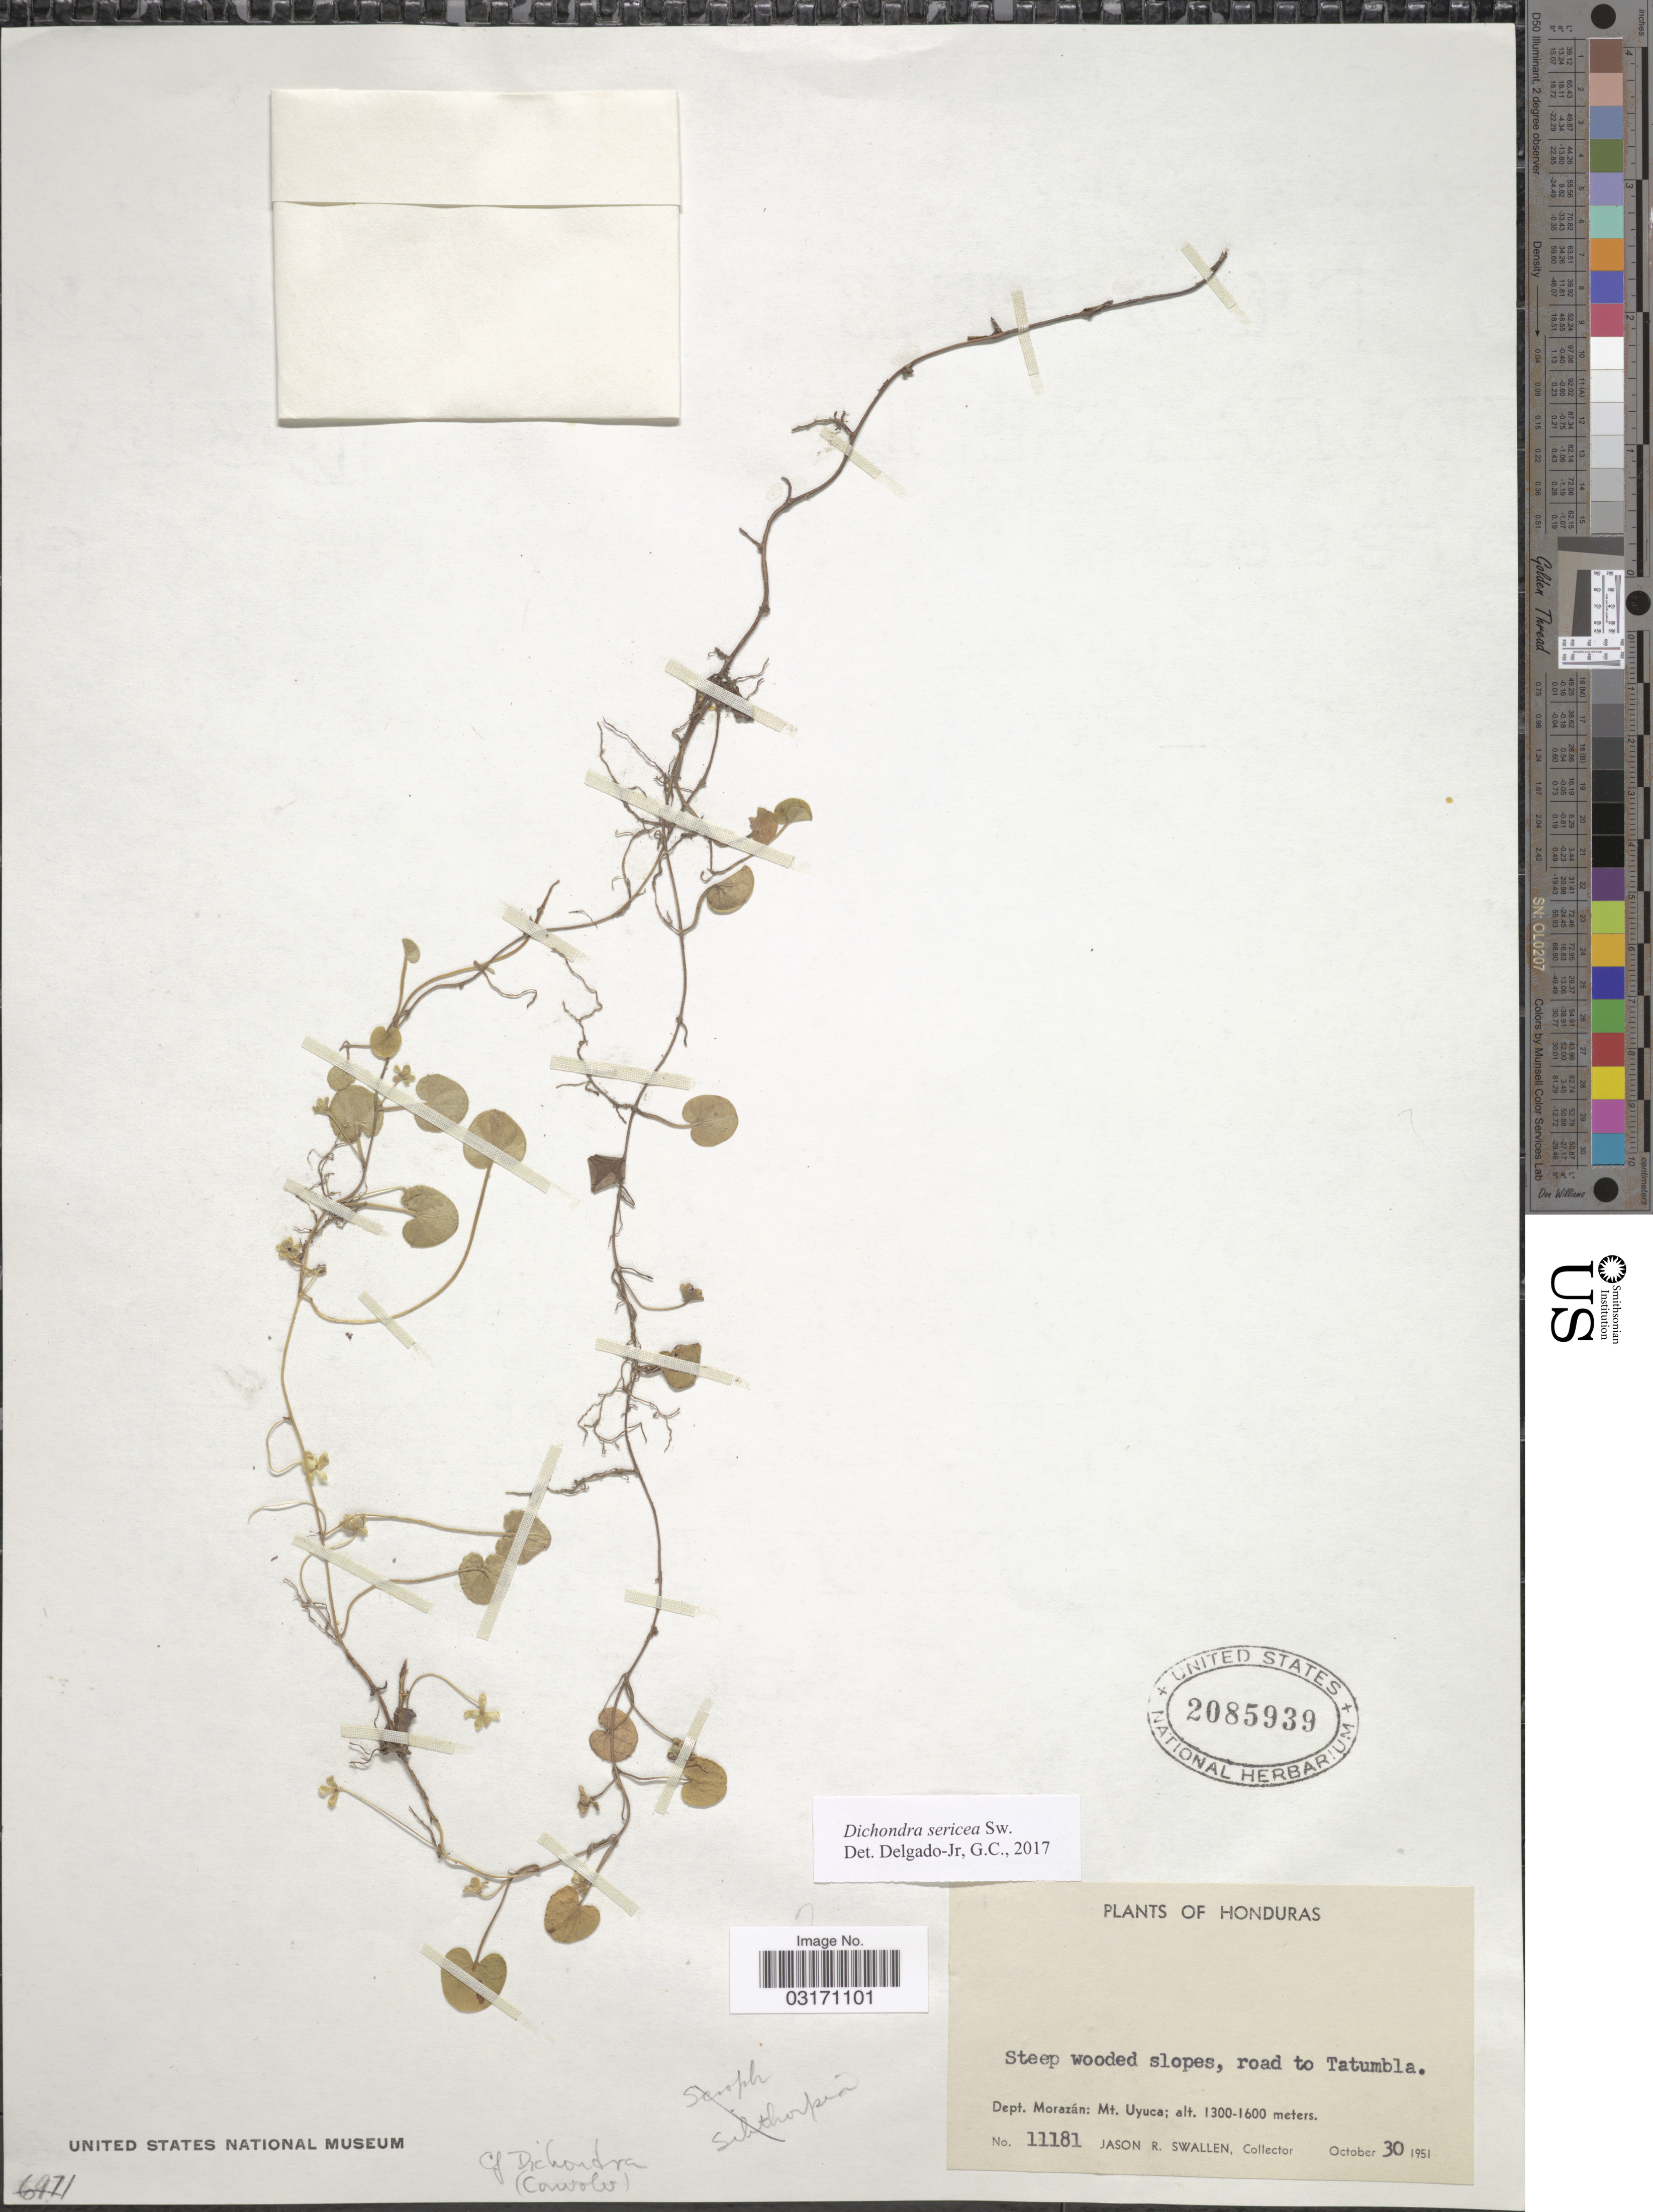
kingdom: Plantae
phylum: Tracheophyta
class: Magnoliopsida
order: Solanales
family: Convolvulaceae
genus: Dichondra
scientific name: Dichondra sericea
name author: Sw.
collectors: J. R. Swallen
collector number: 11181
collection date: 1951-10-30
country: Honduras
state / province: Fco. Morazán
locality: Road to Tatumbla, Dept. Morazán: Mt. Uyuca.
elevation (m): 1300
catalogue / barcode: US 2085939